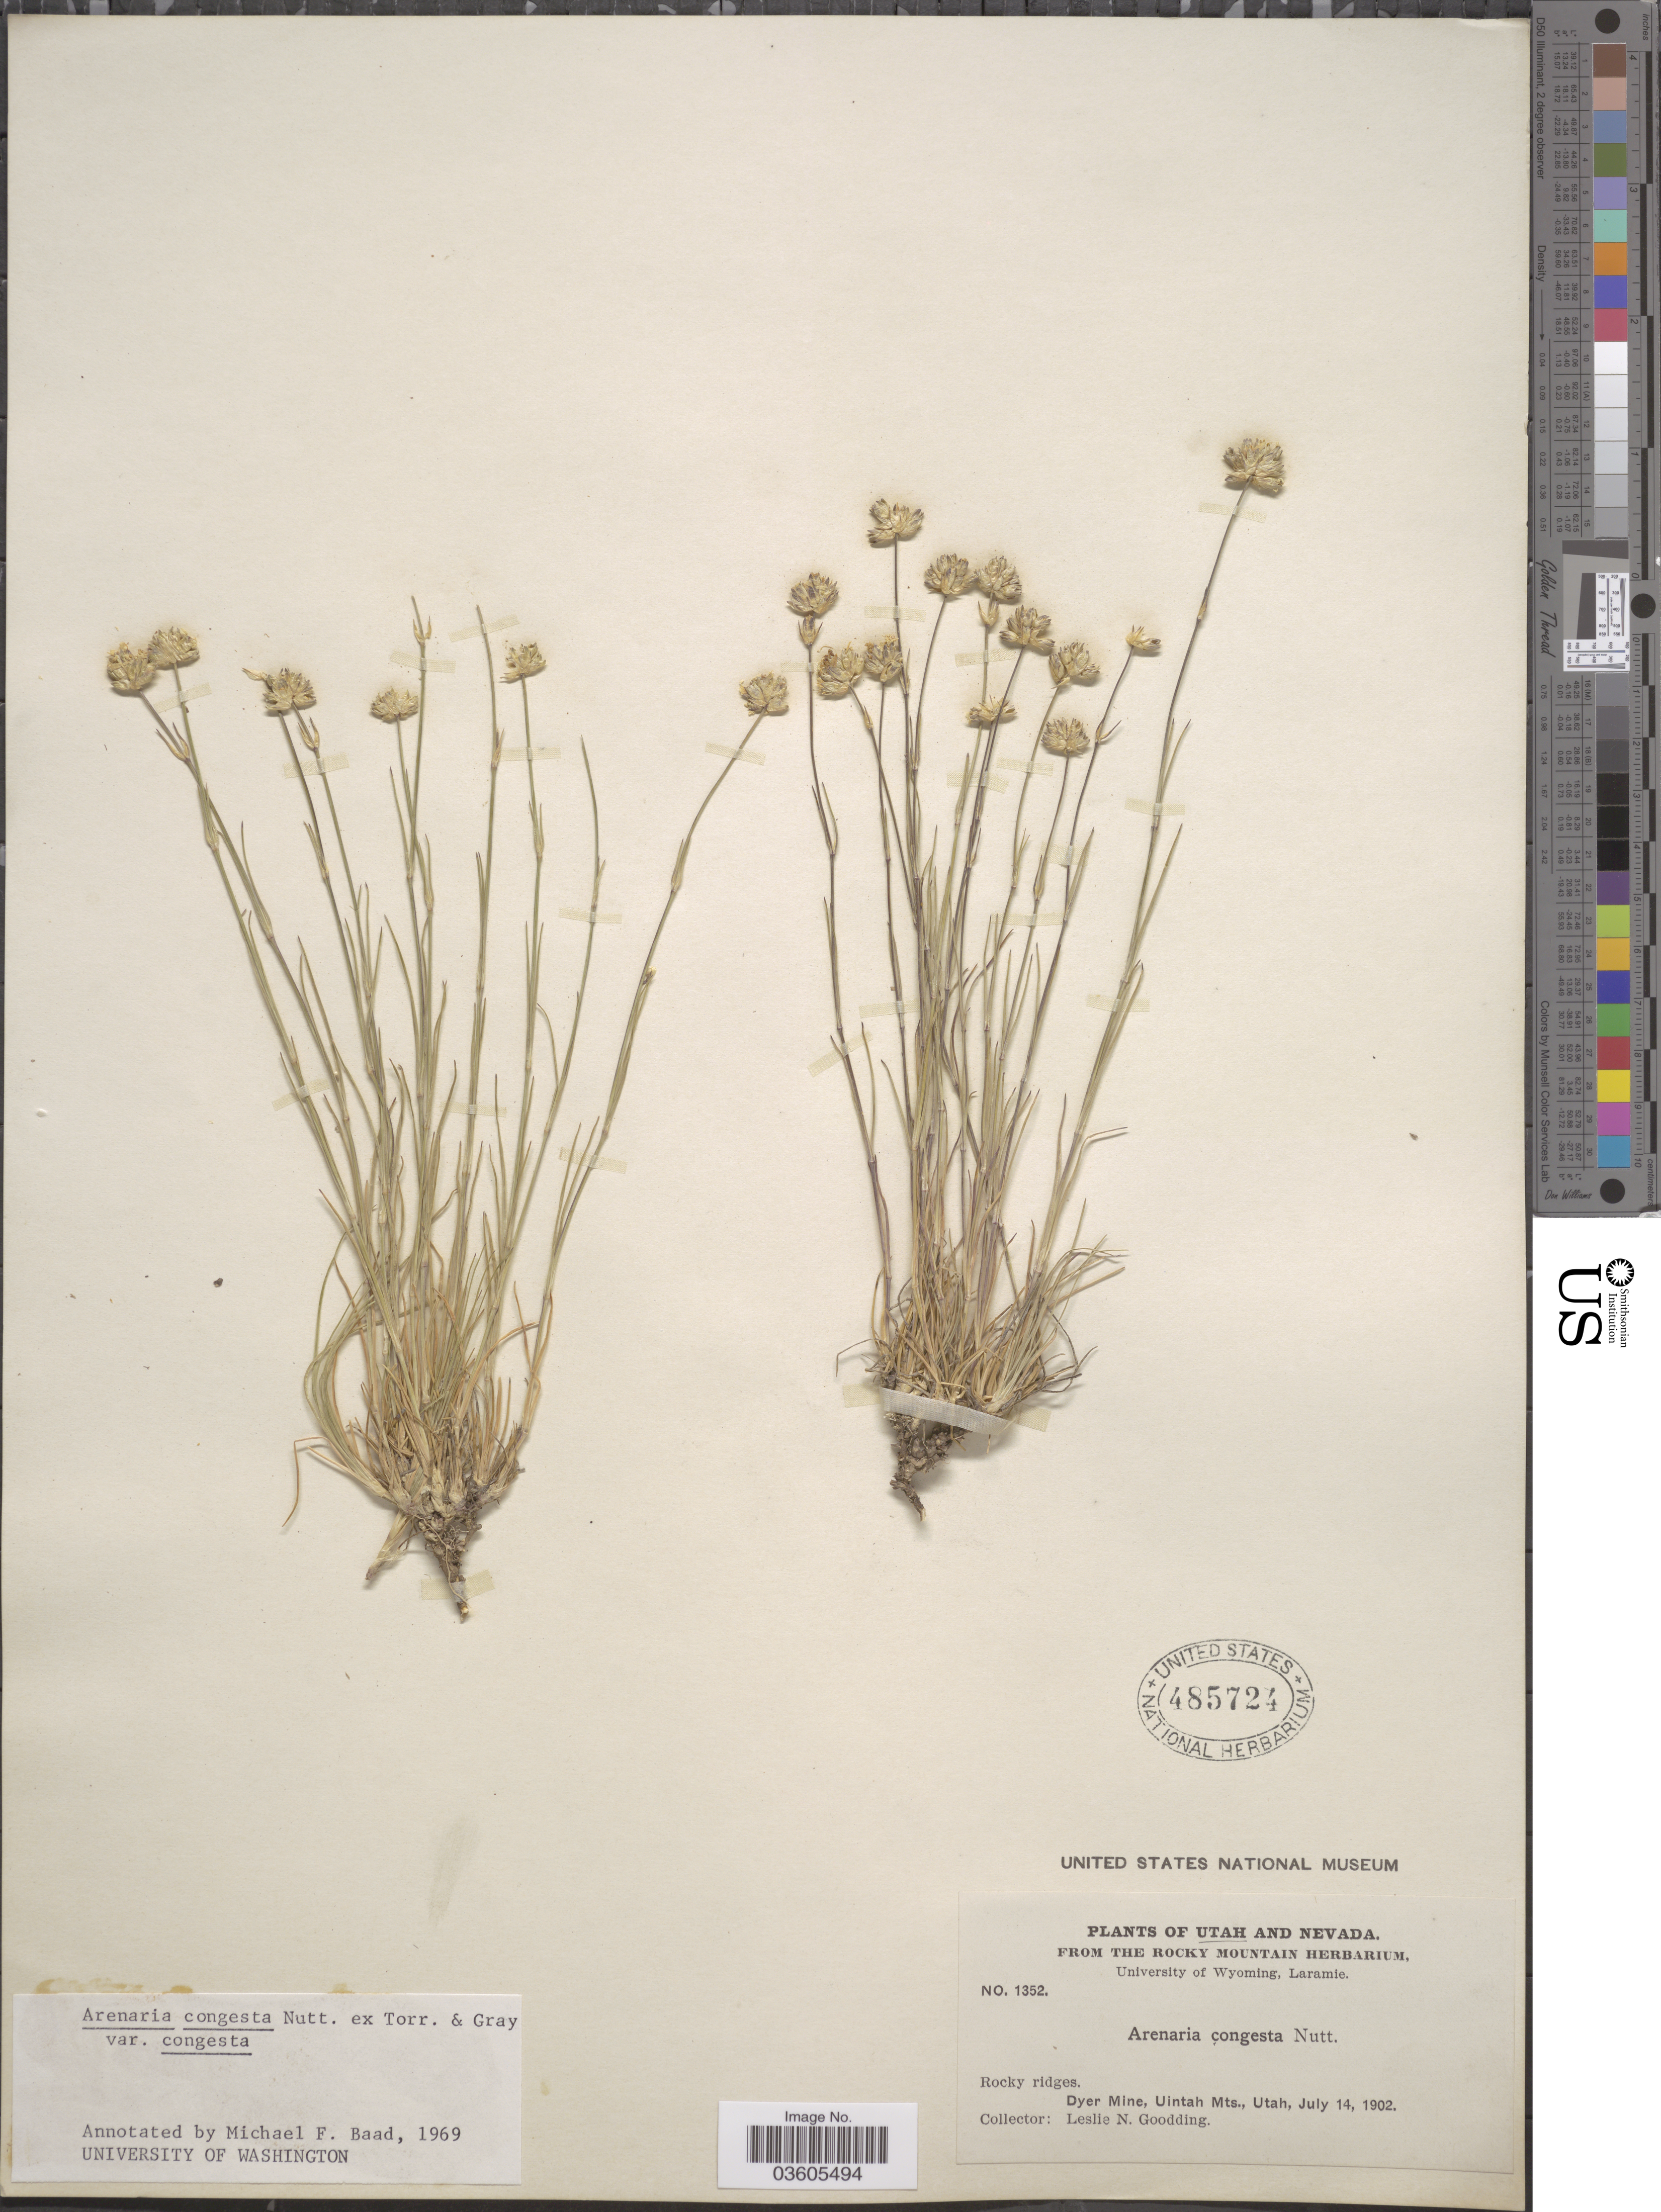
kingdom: Plantae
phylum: Tracheophyta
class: Magnoliopsida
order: Caryophyllales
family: Caryophyllaceae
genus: Eremogone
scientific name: Eremogone congesta var. congesta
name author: (Nutt.) Ikonn.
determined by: Strong, Mark T., (BOT), Smithsonian Institution - National Museum of Natural History (UNITED STATES)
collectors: L. N. Goodding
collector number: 1352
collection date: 1902-07-14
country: United States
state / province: Utah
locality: Dyer Mine, Uintah Mts.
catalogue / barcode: US 485724